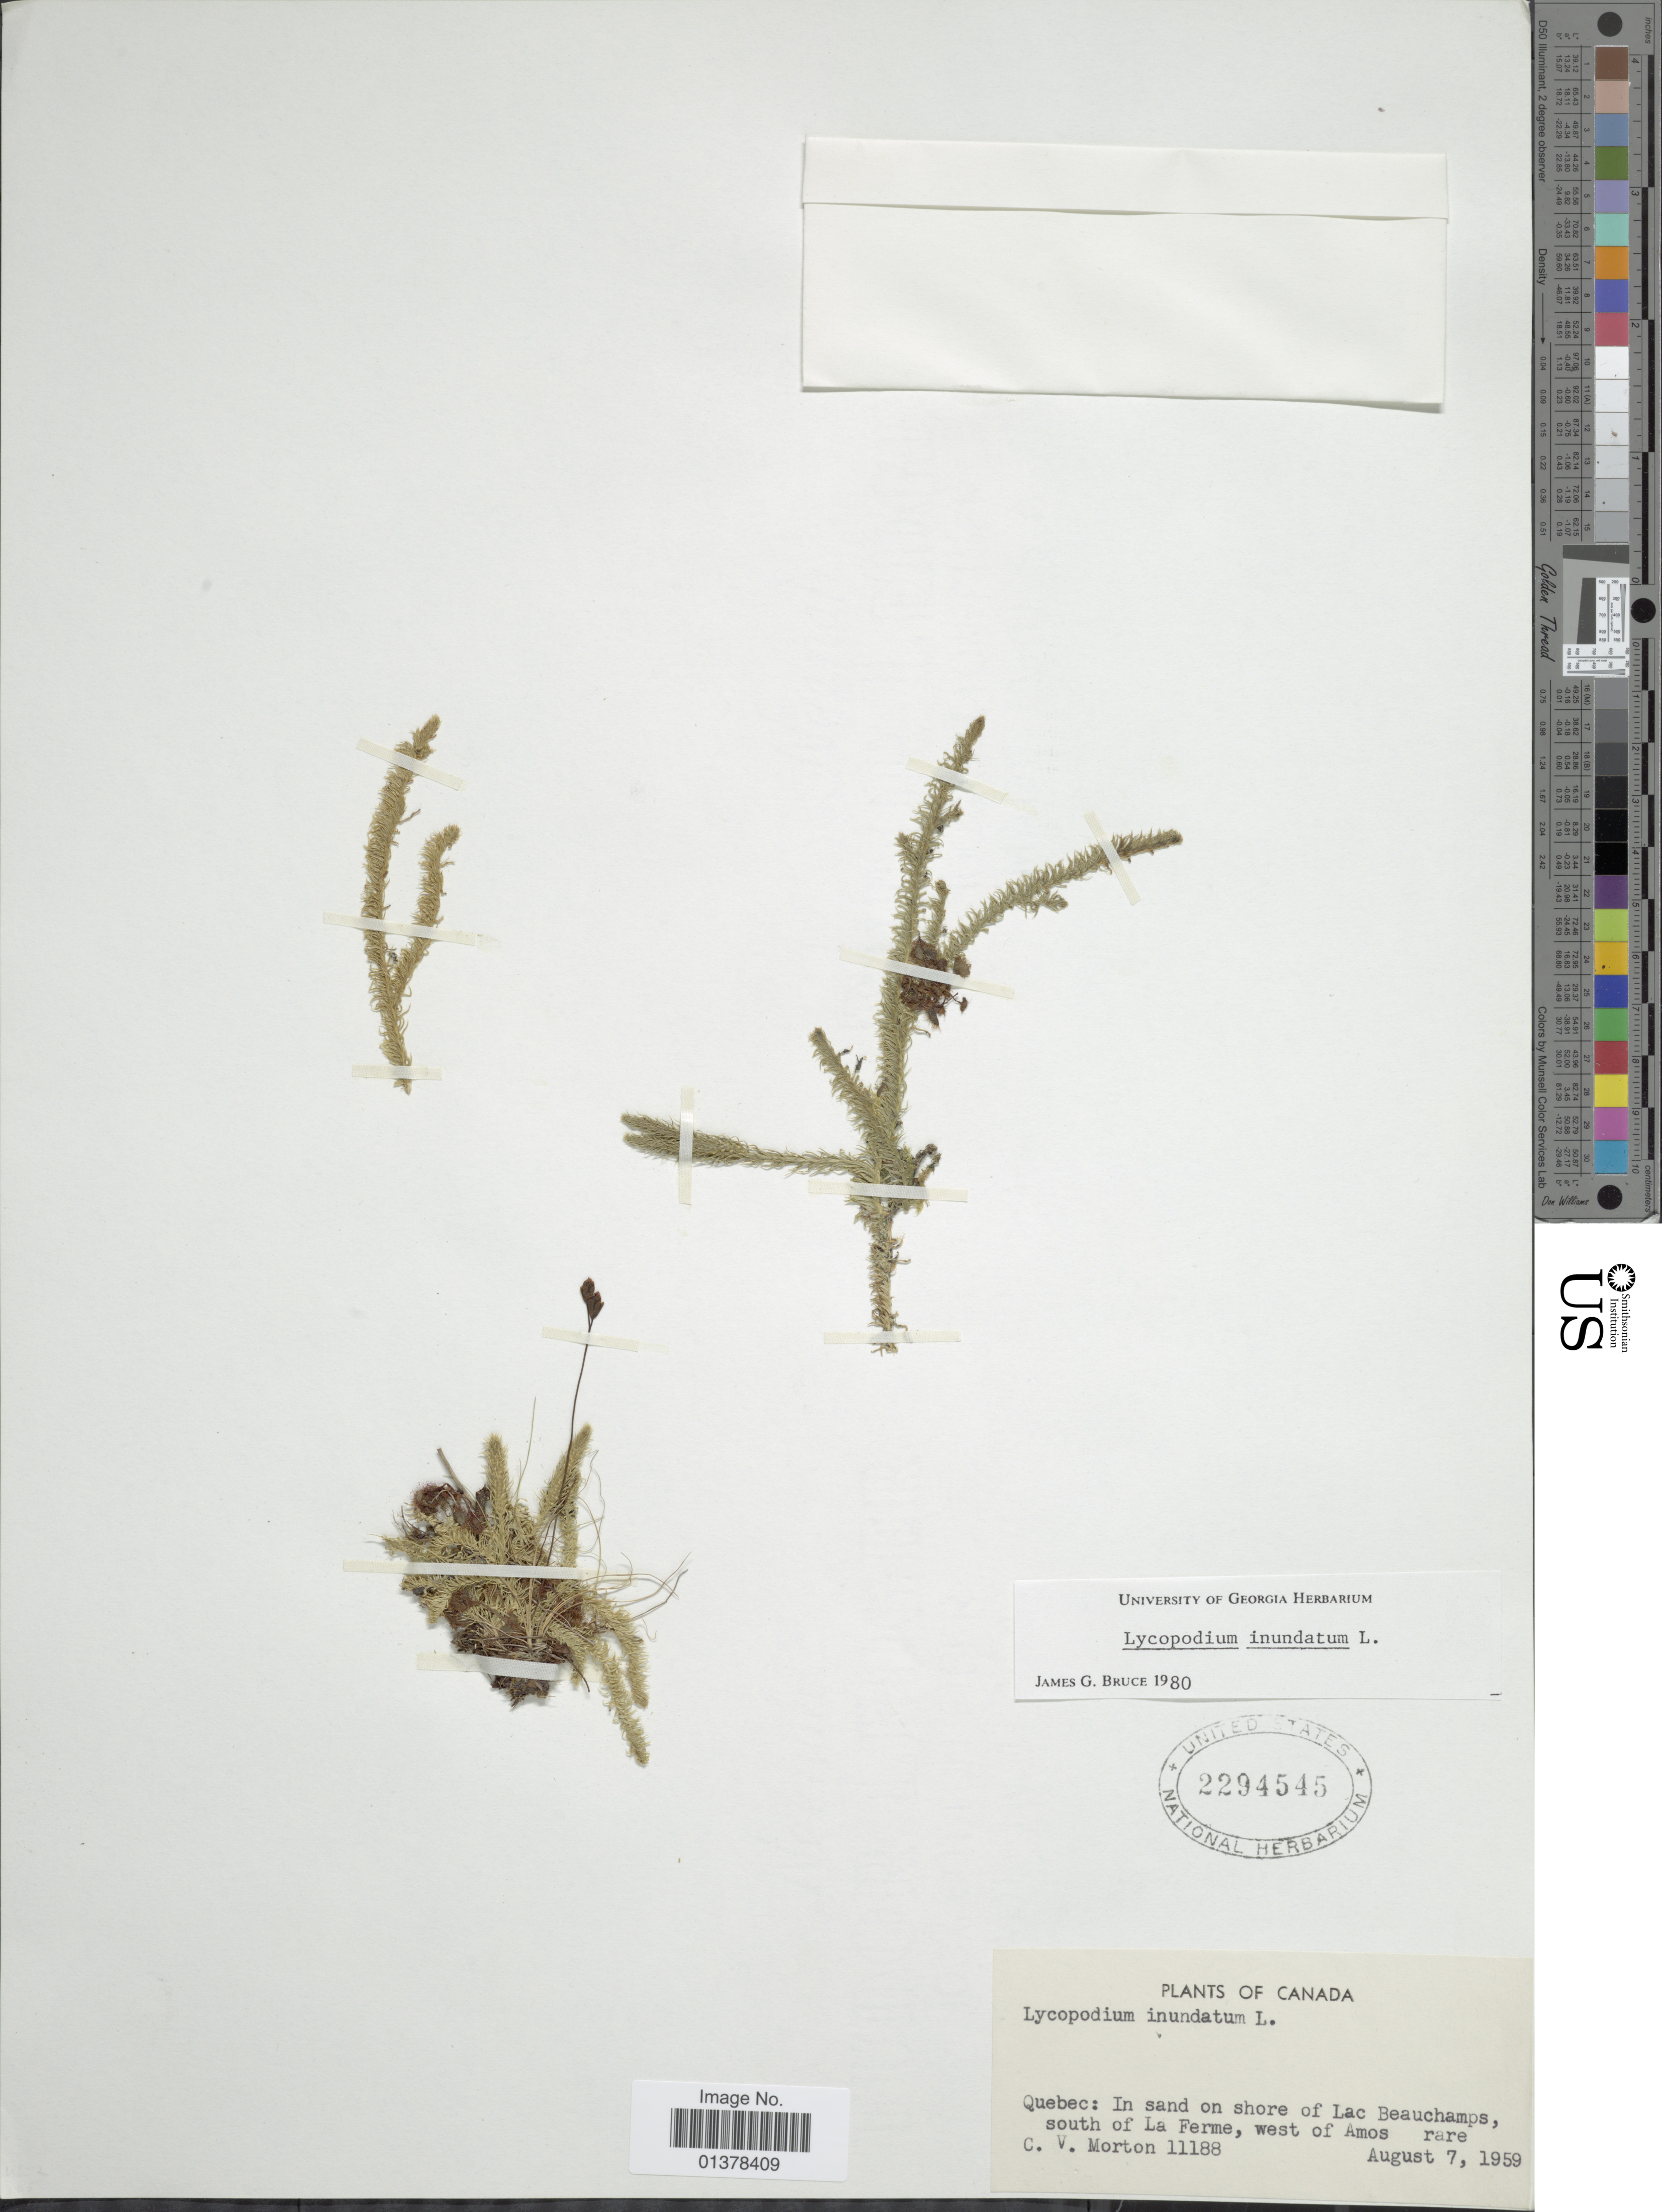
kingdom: Plantae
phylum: Tracheophyta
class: Lycopodiopsida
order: Lycopodiales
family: Lycopodiaceae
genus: Lycopodiella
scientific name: Lycopodiella inundata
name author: (L.) Holub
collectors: C. V. Morton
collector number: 11188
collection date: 1959-08-07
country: Canada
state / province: Quebec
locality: In sand of shore of Lac Beauchamps, south of La Ferme, west of Amos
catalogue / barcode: US 2294545